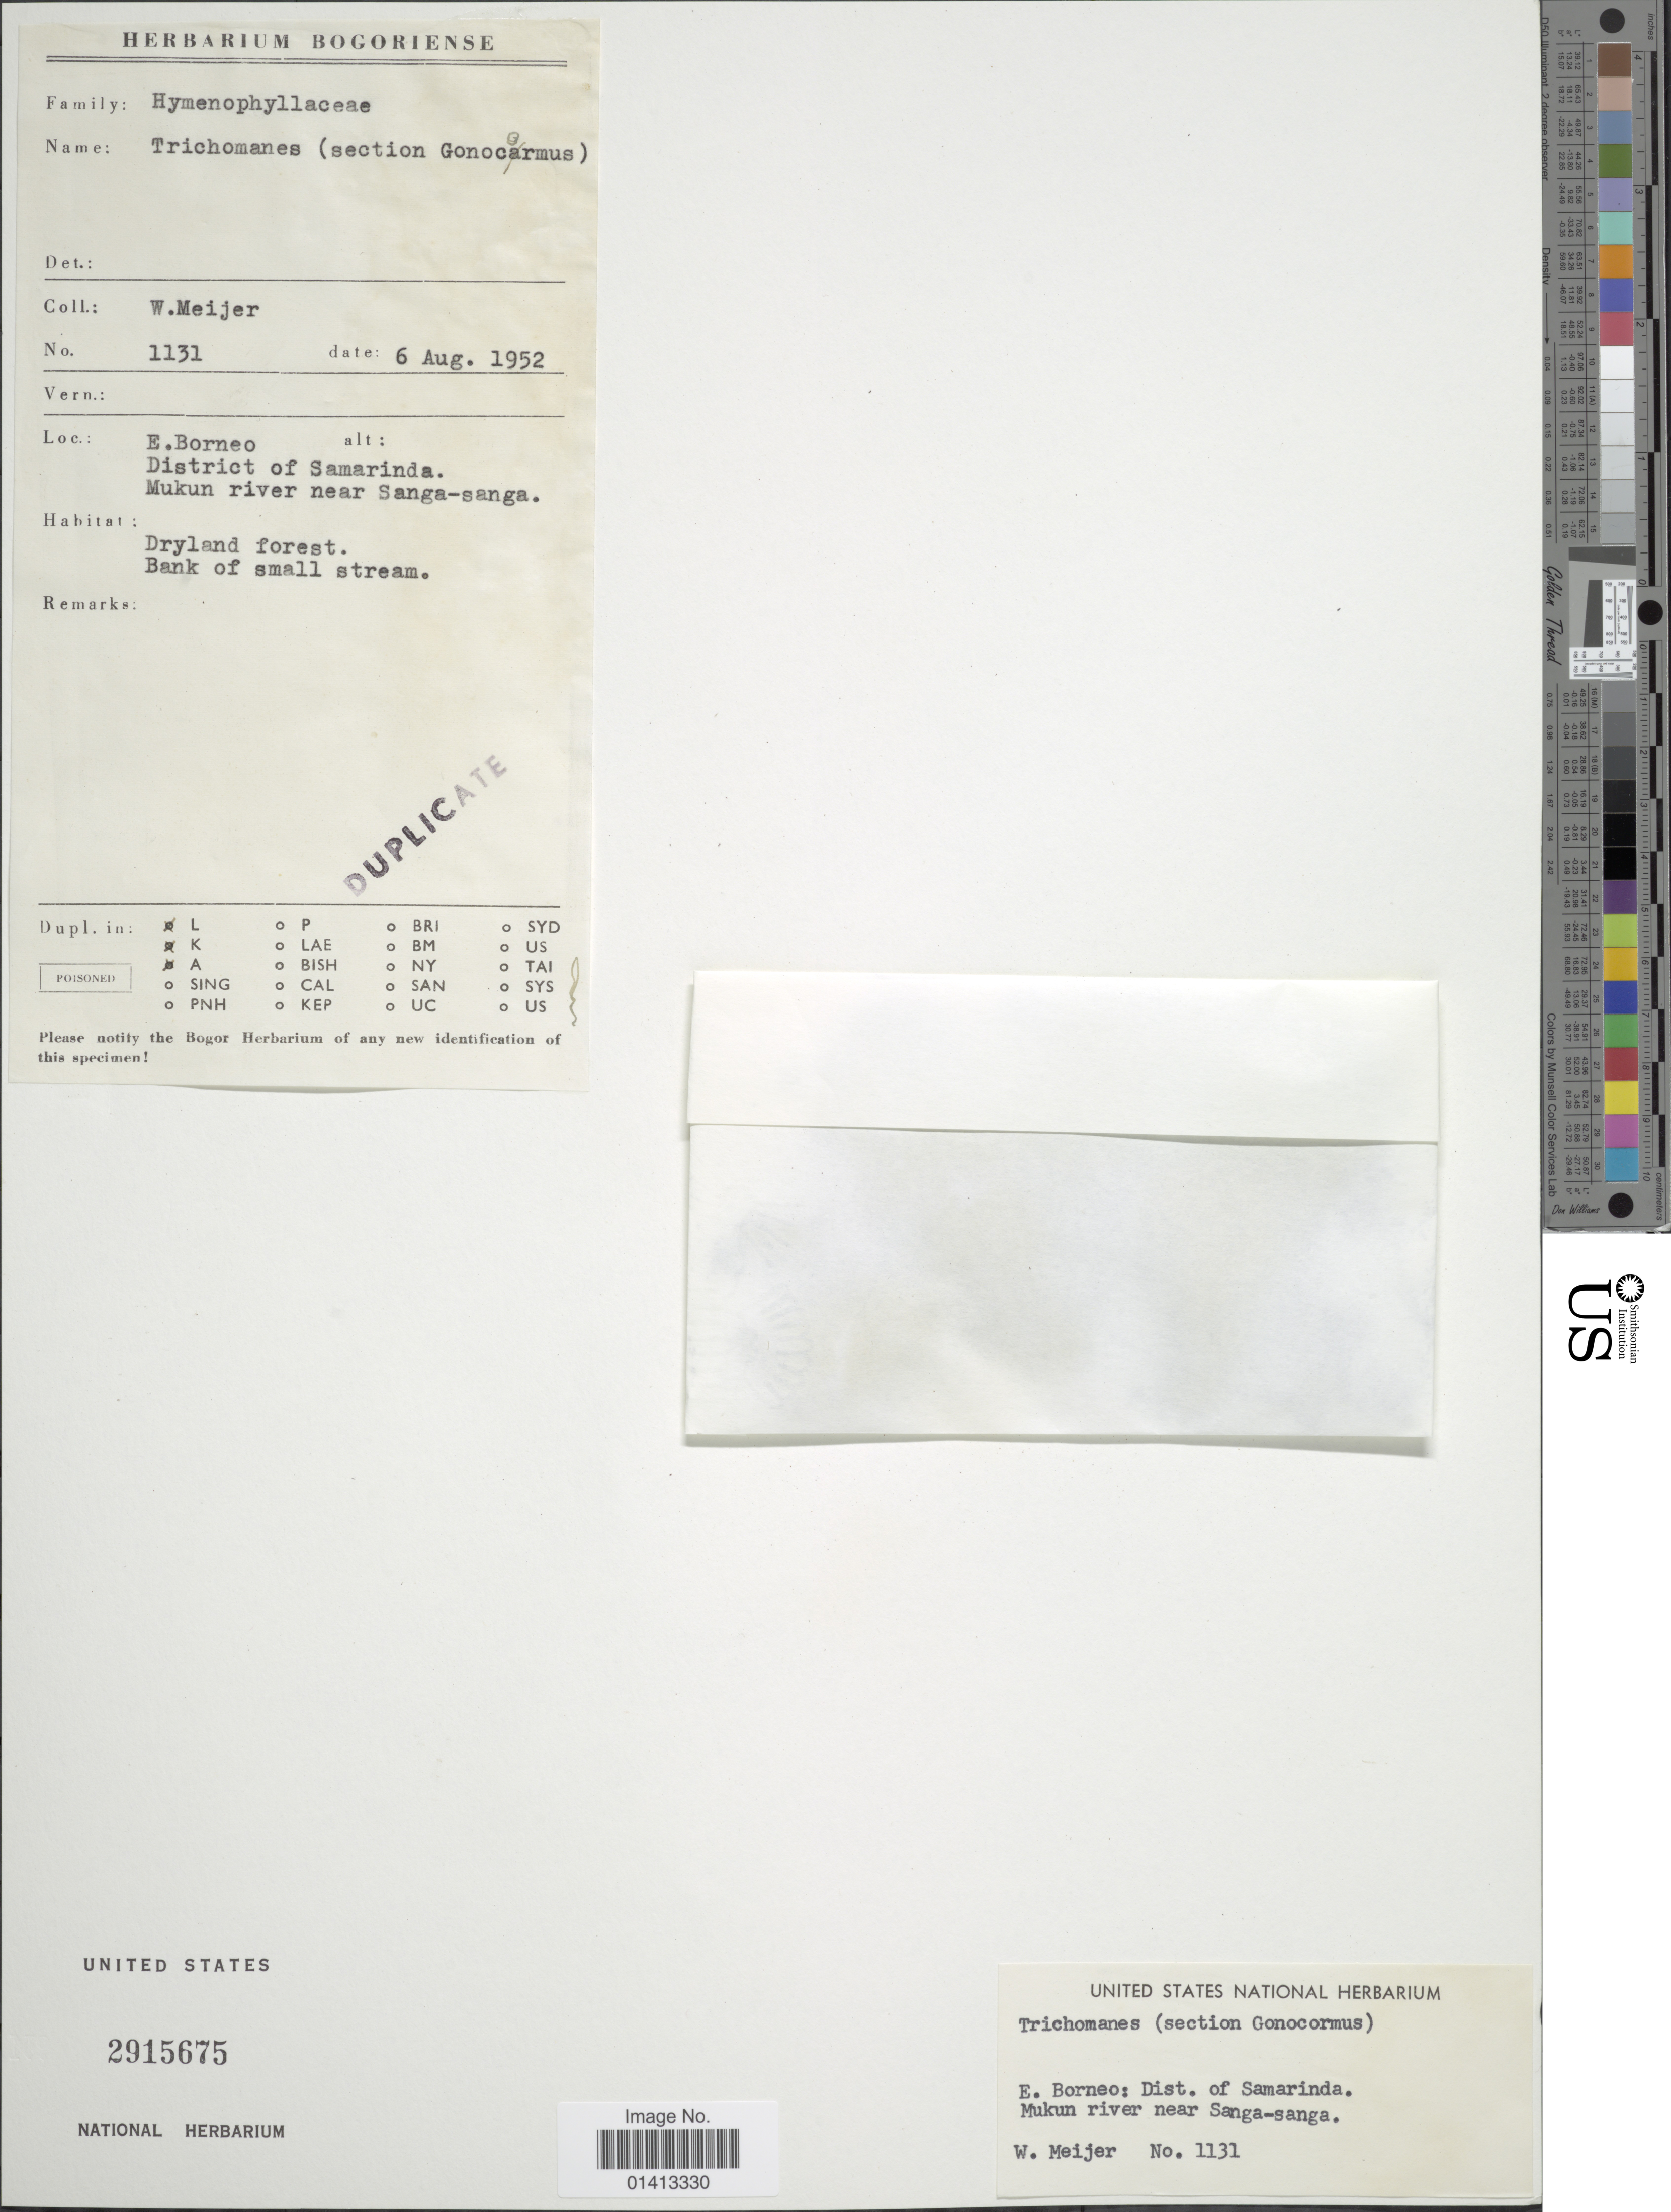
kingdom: Plantae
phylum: Tracheophyta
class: Polypodiopsida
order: Hymenophyllales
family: Hymenophyllaceae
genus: Crepidomanes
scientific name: Crepidomanes sp.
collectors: W. Meijer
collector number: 1131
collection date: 1952-08-06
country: Indonesia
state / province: Kalimantan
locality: East Borneo, District of Samarinda, Mukun river near Sanga-sanga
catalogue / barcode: US 2915675